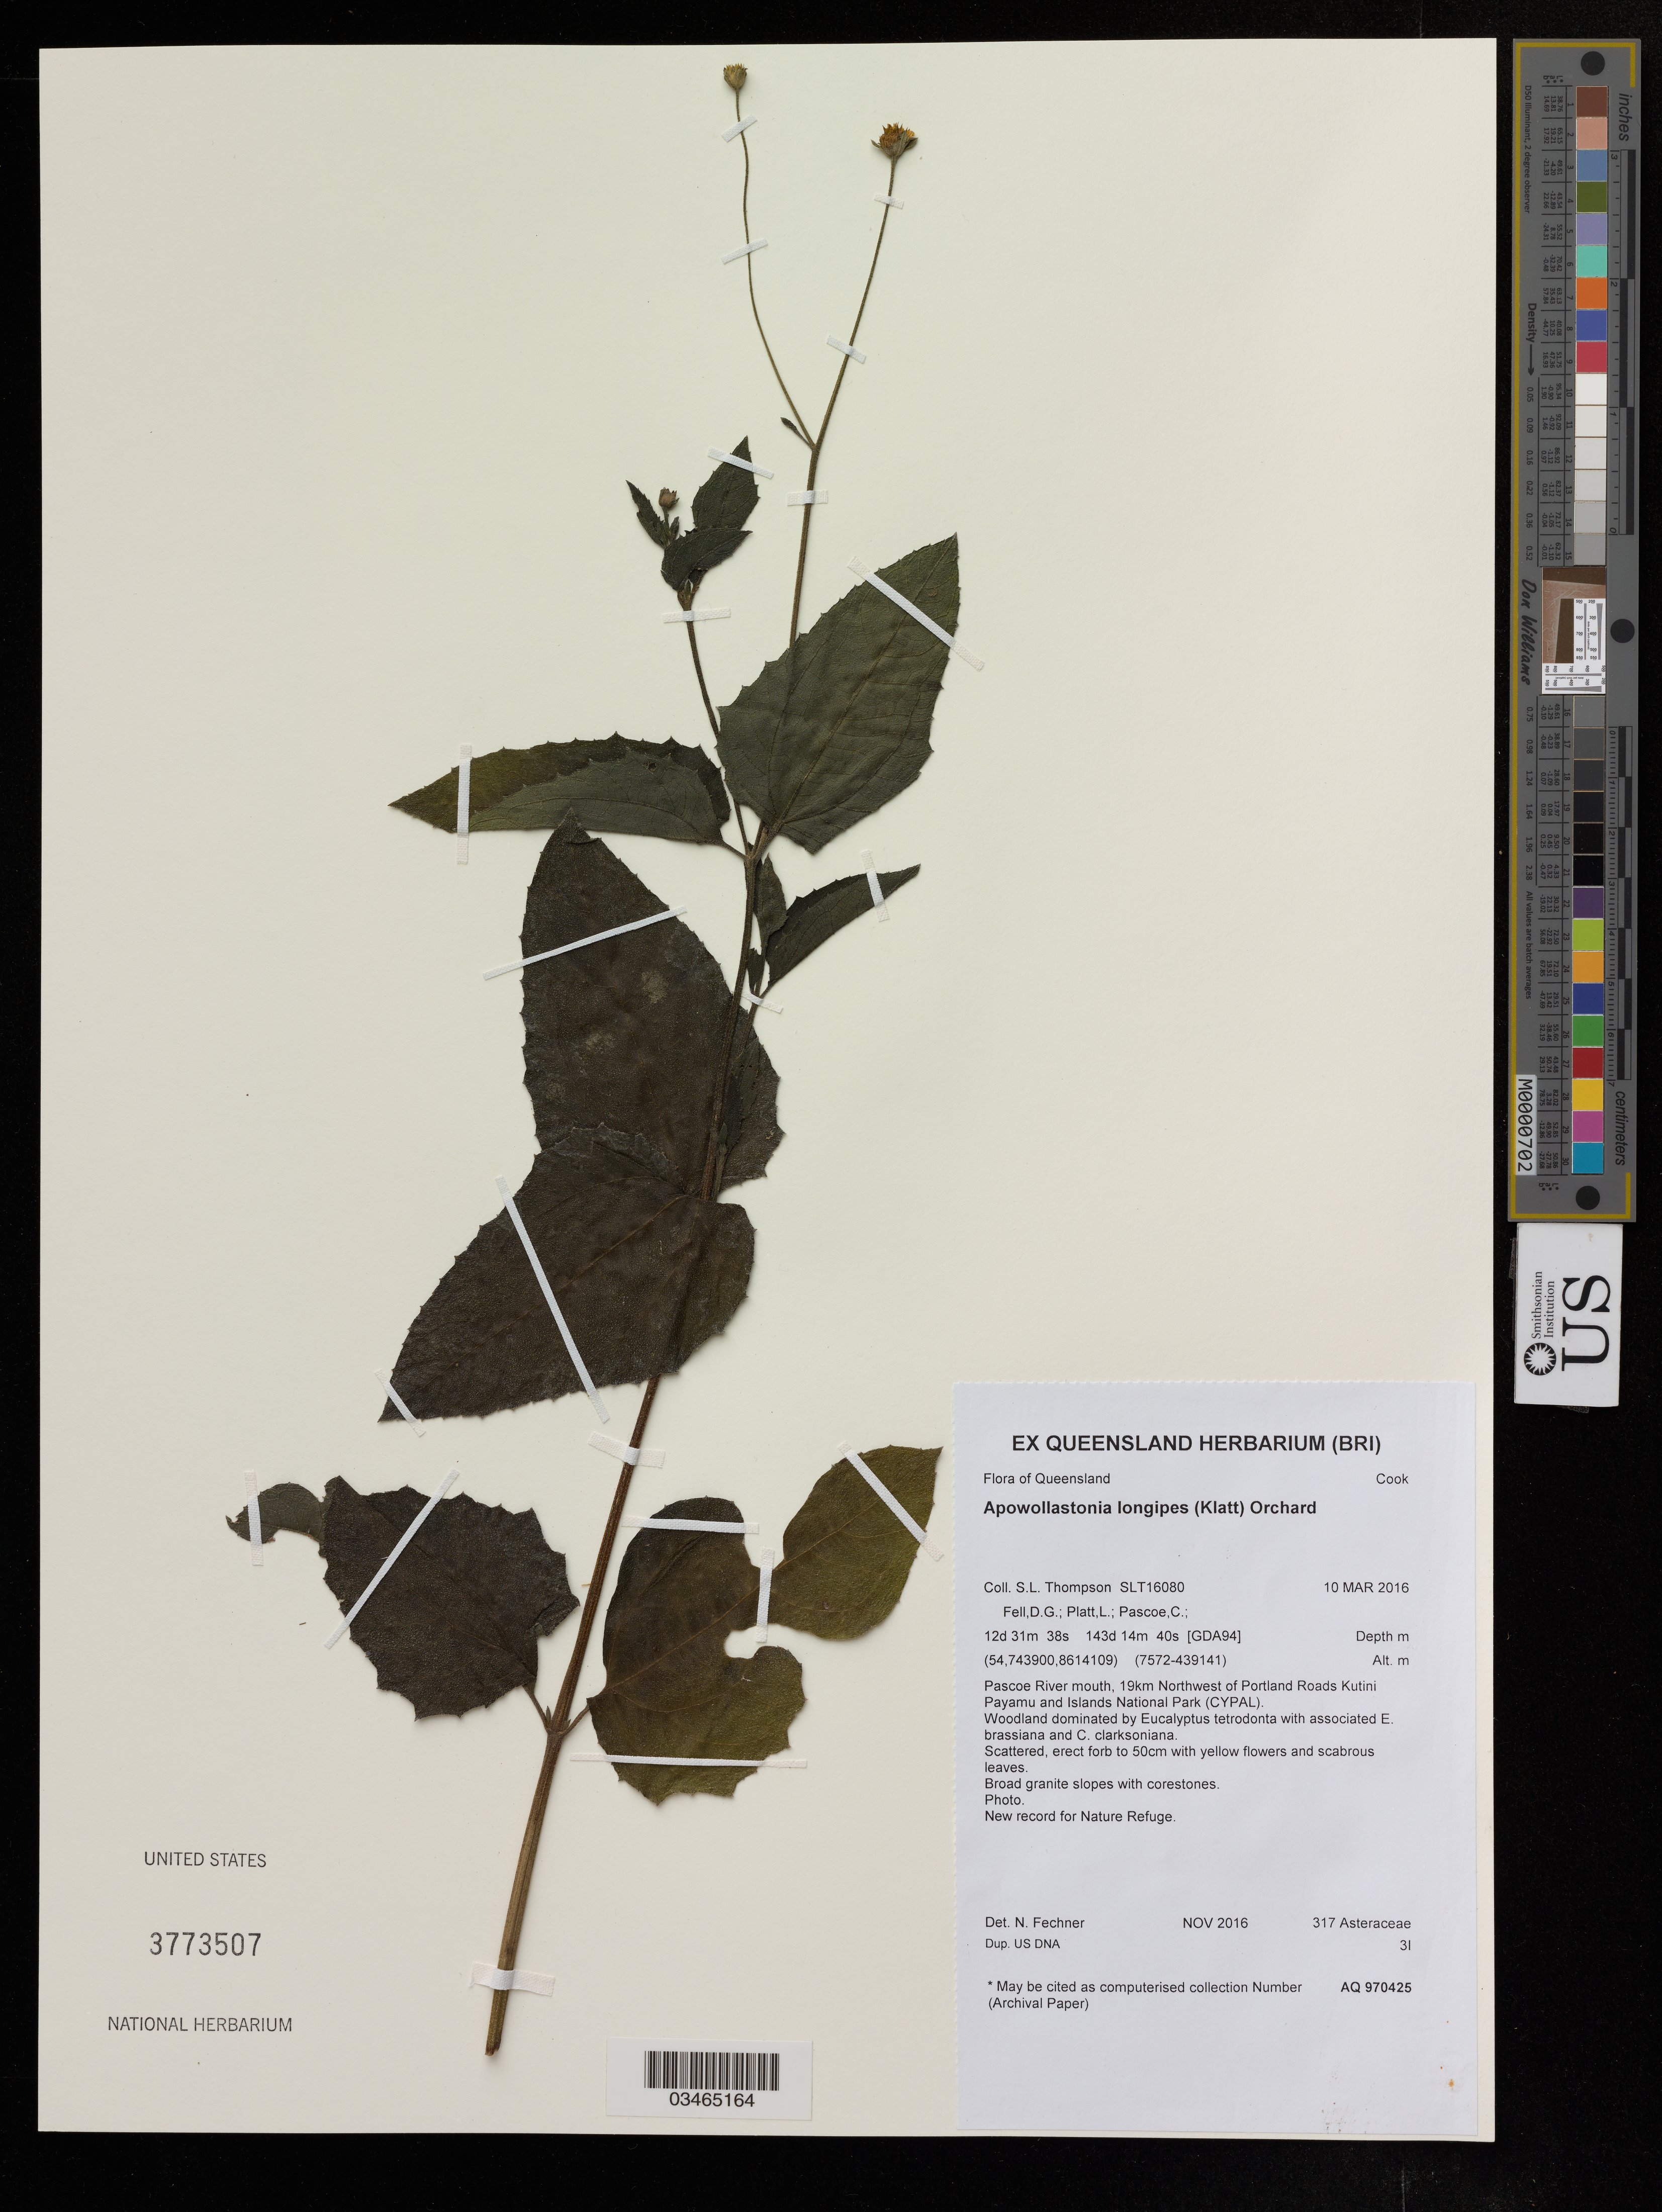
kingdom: Plantae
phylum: Tracheophyta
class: Magnoliopsida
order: Asterales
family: Asteraceae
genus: Apowollastonia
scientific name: Apowollastonia longipes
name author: (Klatt) Orchard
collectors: S. Thompson, D. Fell & L. Platt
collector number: SLT16080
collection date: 2016-03-10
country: Australia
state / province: Queensland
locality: Pascoe River mouth, 19 km Northwest of Portland Roads Kutini Payamu and Islands National Park (CYPAL).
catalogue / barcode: US 3773507